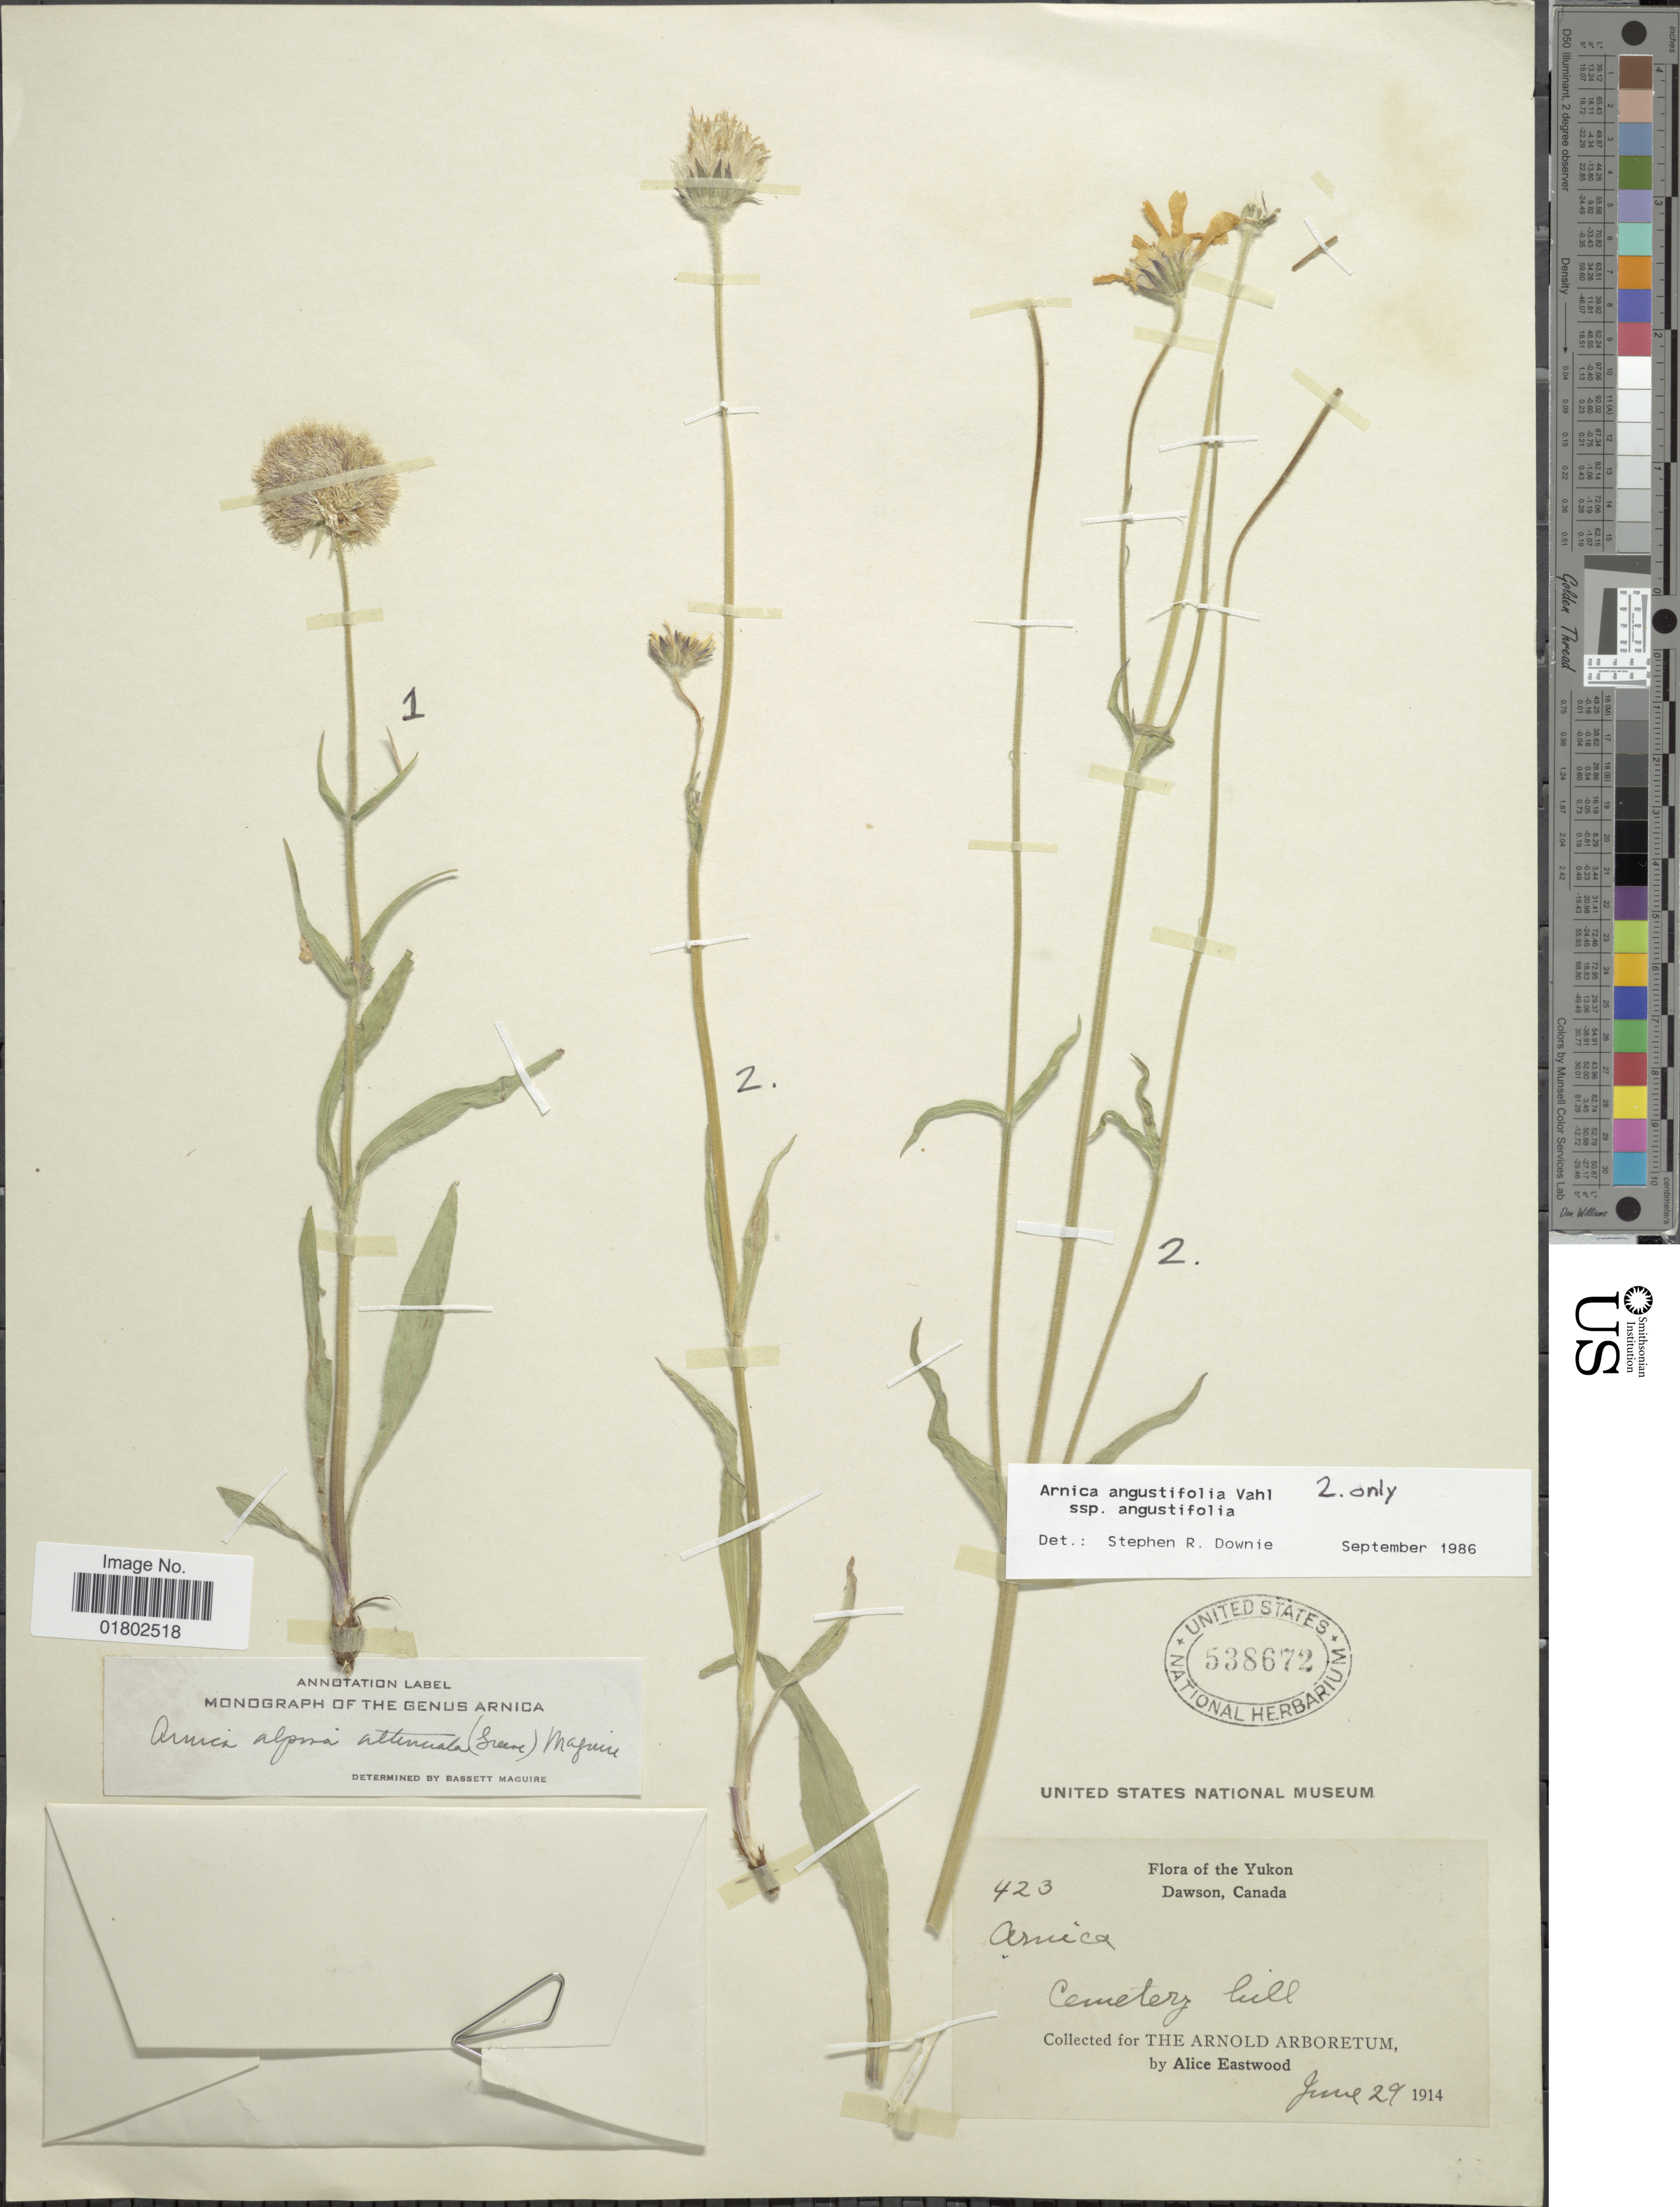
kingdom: Plantae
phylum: Tracheophyta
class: Magnoliopsida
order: Asterales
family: Asteraceae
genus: Arnica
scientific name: Arnica angustifolia subsp. angustifolia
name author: Vahl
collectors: A. Eastwood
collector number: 423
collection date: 1914-06-29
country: Canada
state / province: Yukon Territory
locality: Dawson, Cemetery hill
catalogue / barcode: US 538672